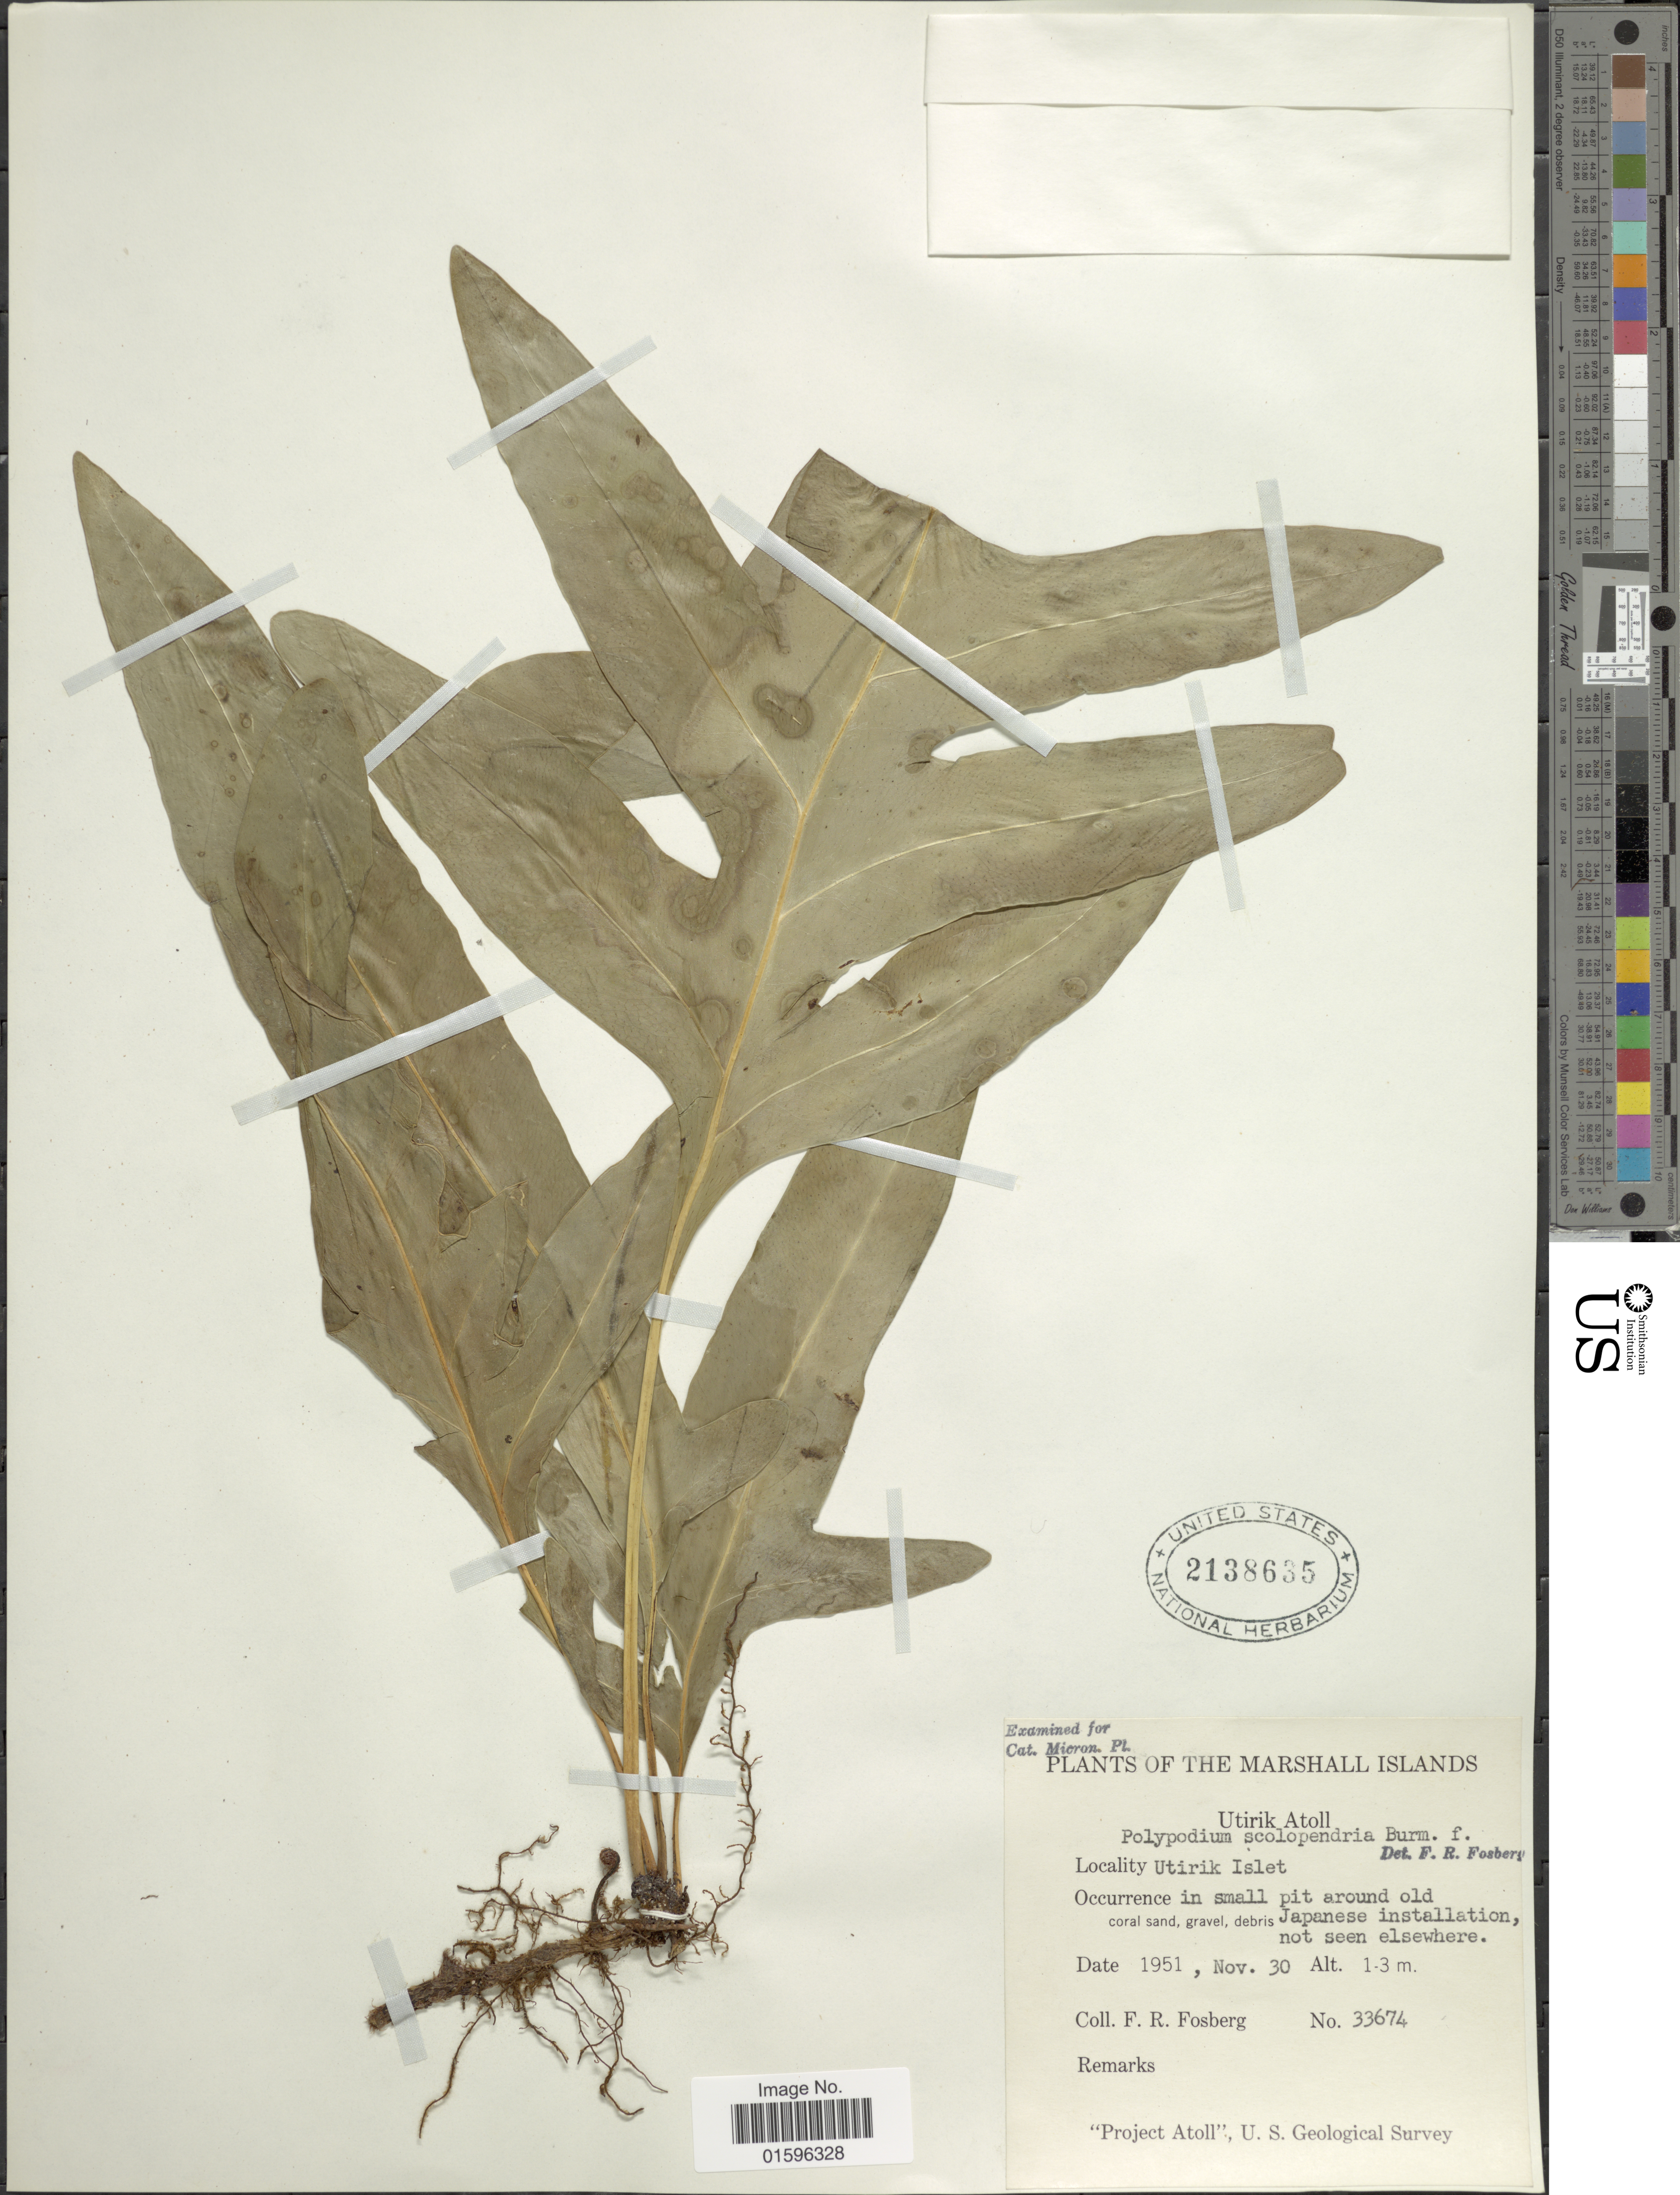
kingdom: Plantae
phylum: Tracheophyta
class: Polypodiopsida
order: Polypodiales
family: Polypodiaceae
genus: Polypodium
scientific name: Polypodium scolopendria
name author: Burm. f.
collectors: F. R. Fosberg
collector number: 33674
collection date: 1951-11-30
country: Marshall Islands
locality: The Marshall Islands, Utirik Atoll, Utirik Islet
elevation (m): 1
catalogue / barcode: US 2138635